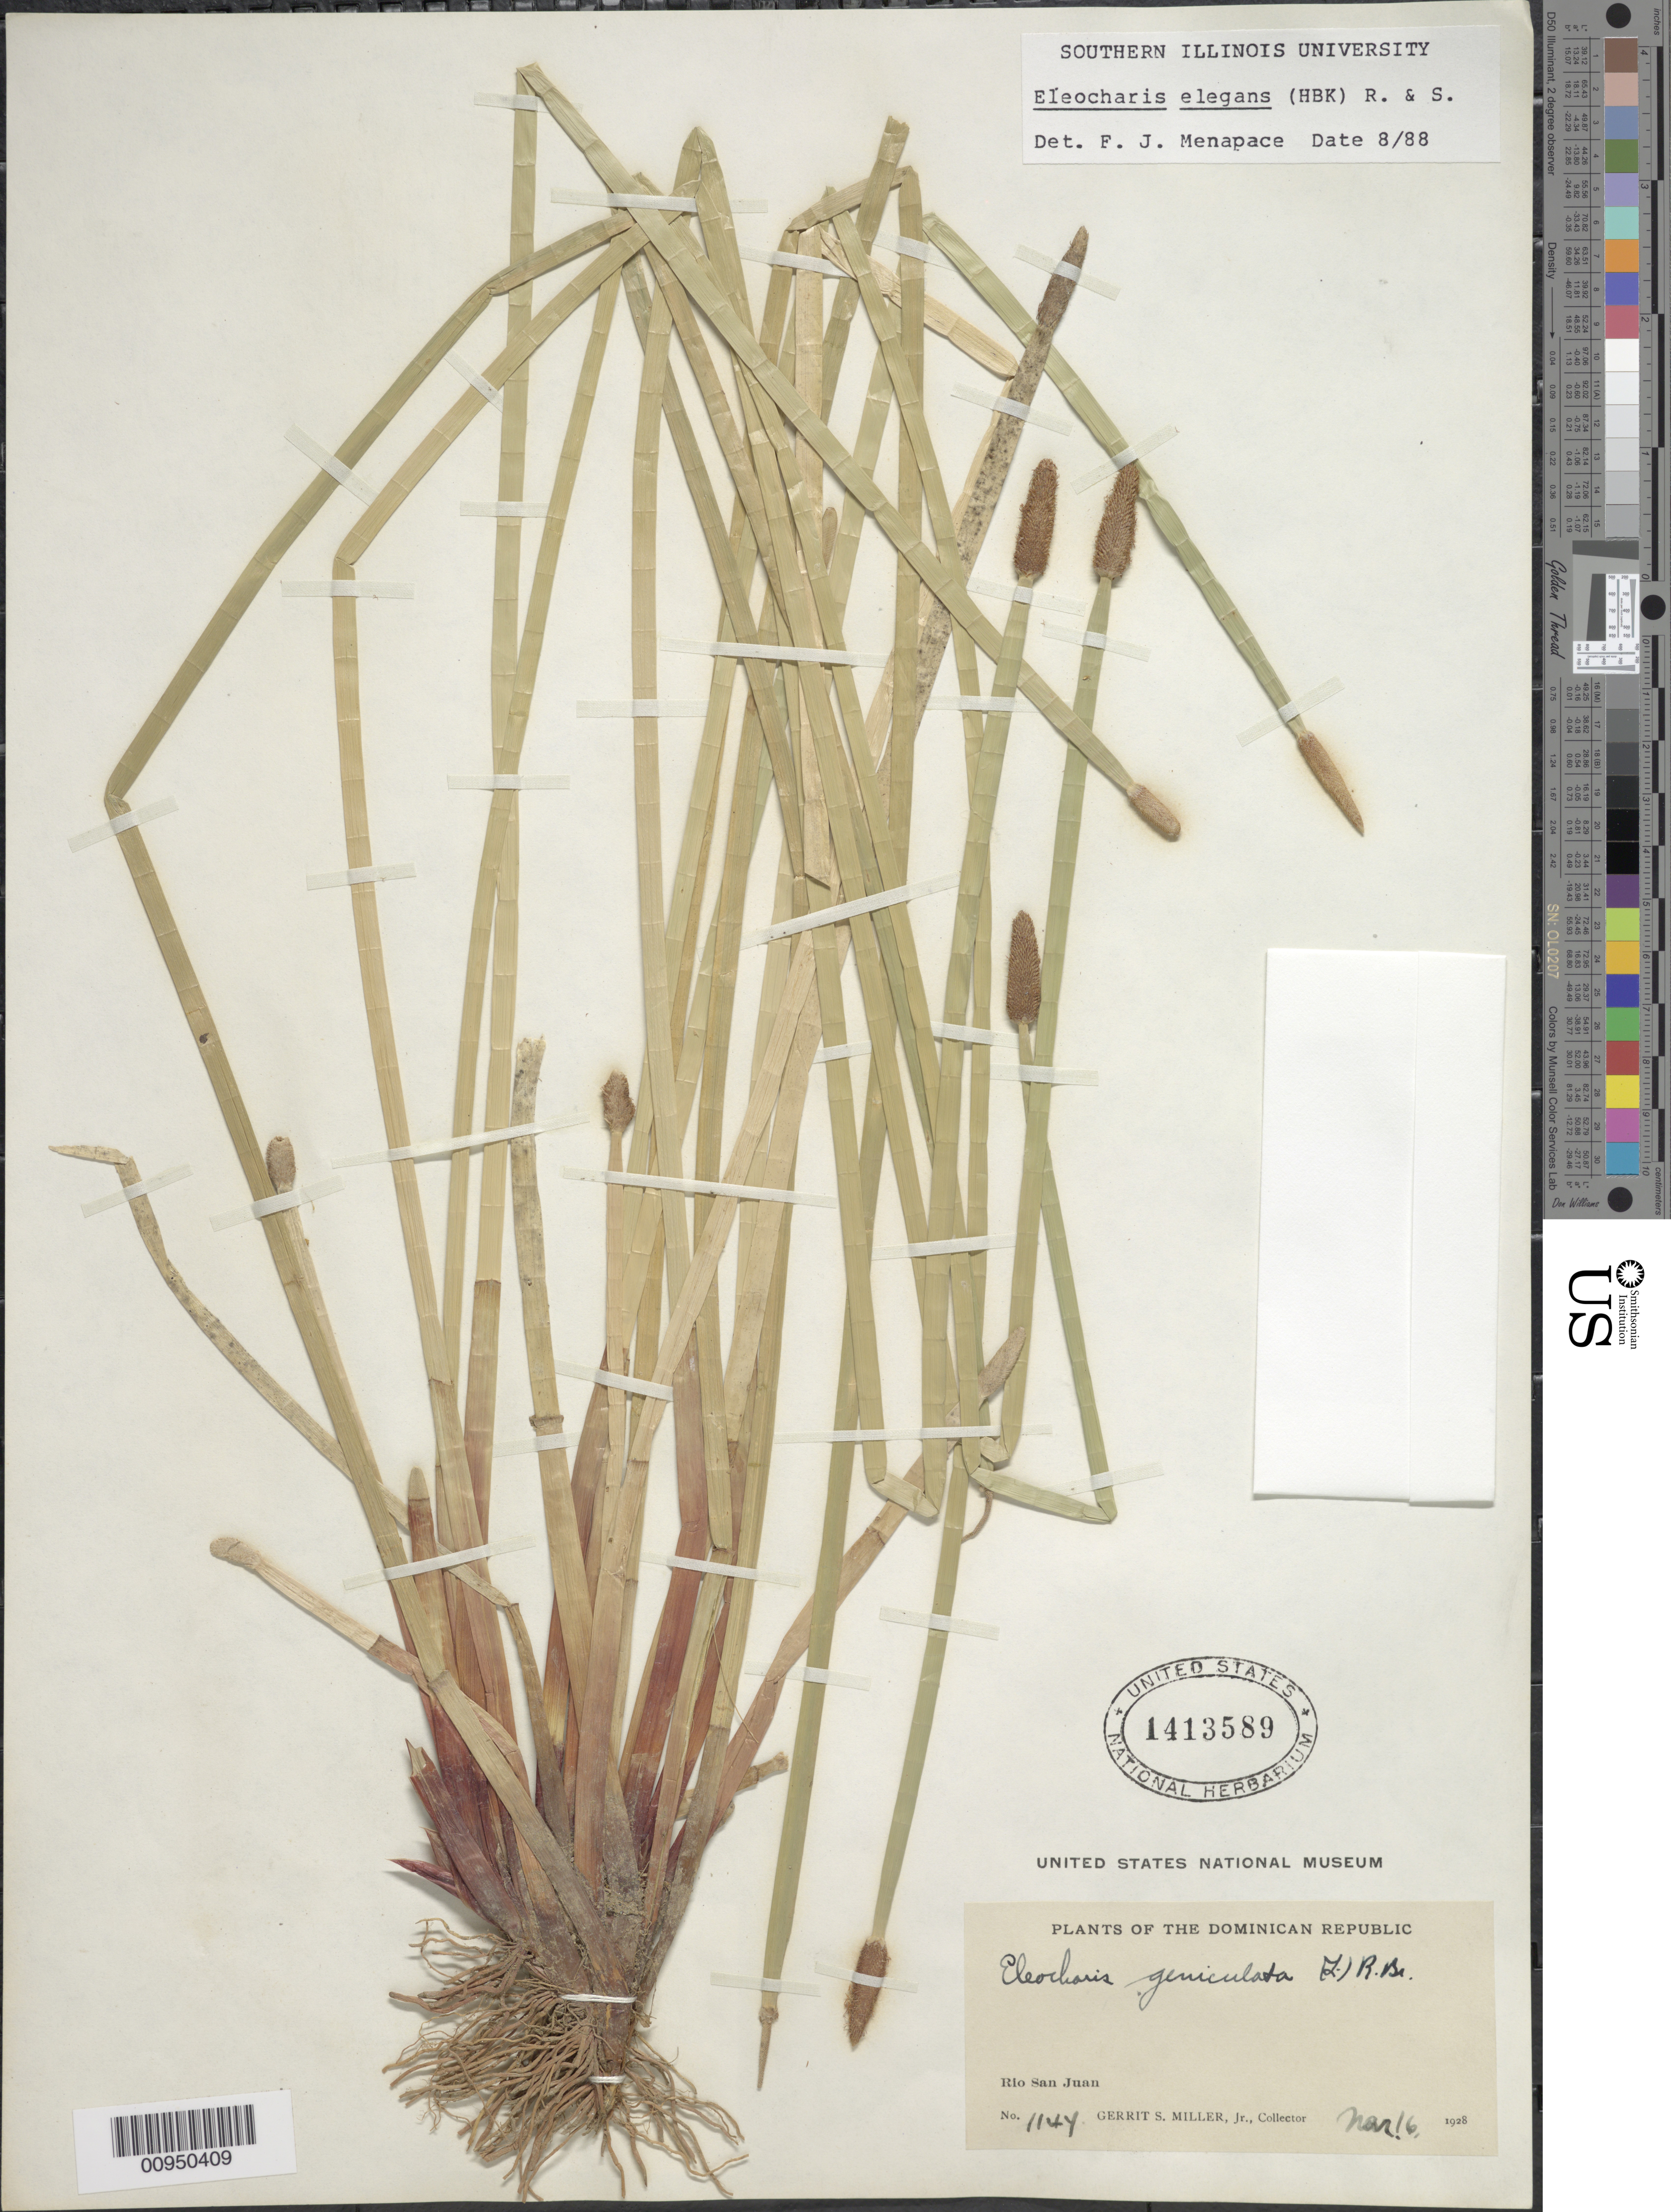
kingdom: Plantae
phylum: Tracheophyta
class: Liliopsida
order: Poales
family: Cyperaceae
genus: Eleocharis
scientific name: Eleocharis elegans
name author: (Kunth) Roem. & Schult.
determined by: Menapace, F. J.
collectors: G. S. Miller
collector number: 1144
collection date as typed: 16 Mar 1928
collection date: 1928-03-16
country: Dominican Republic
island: Hispaniola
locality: Rio San Juan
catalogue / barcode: US 1413589